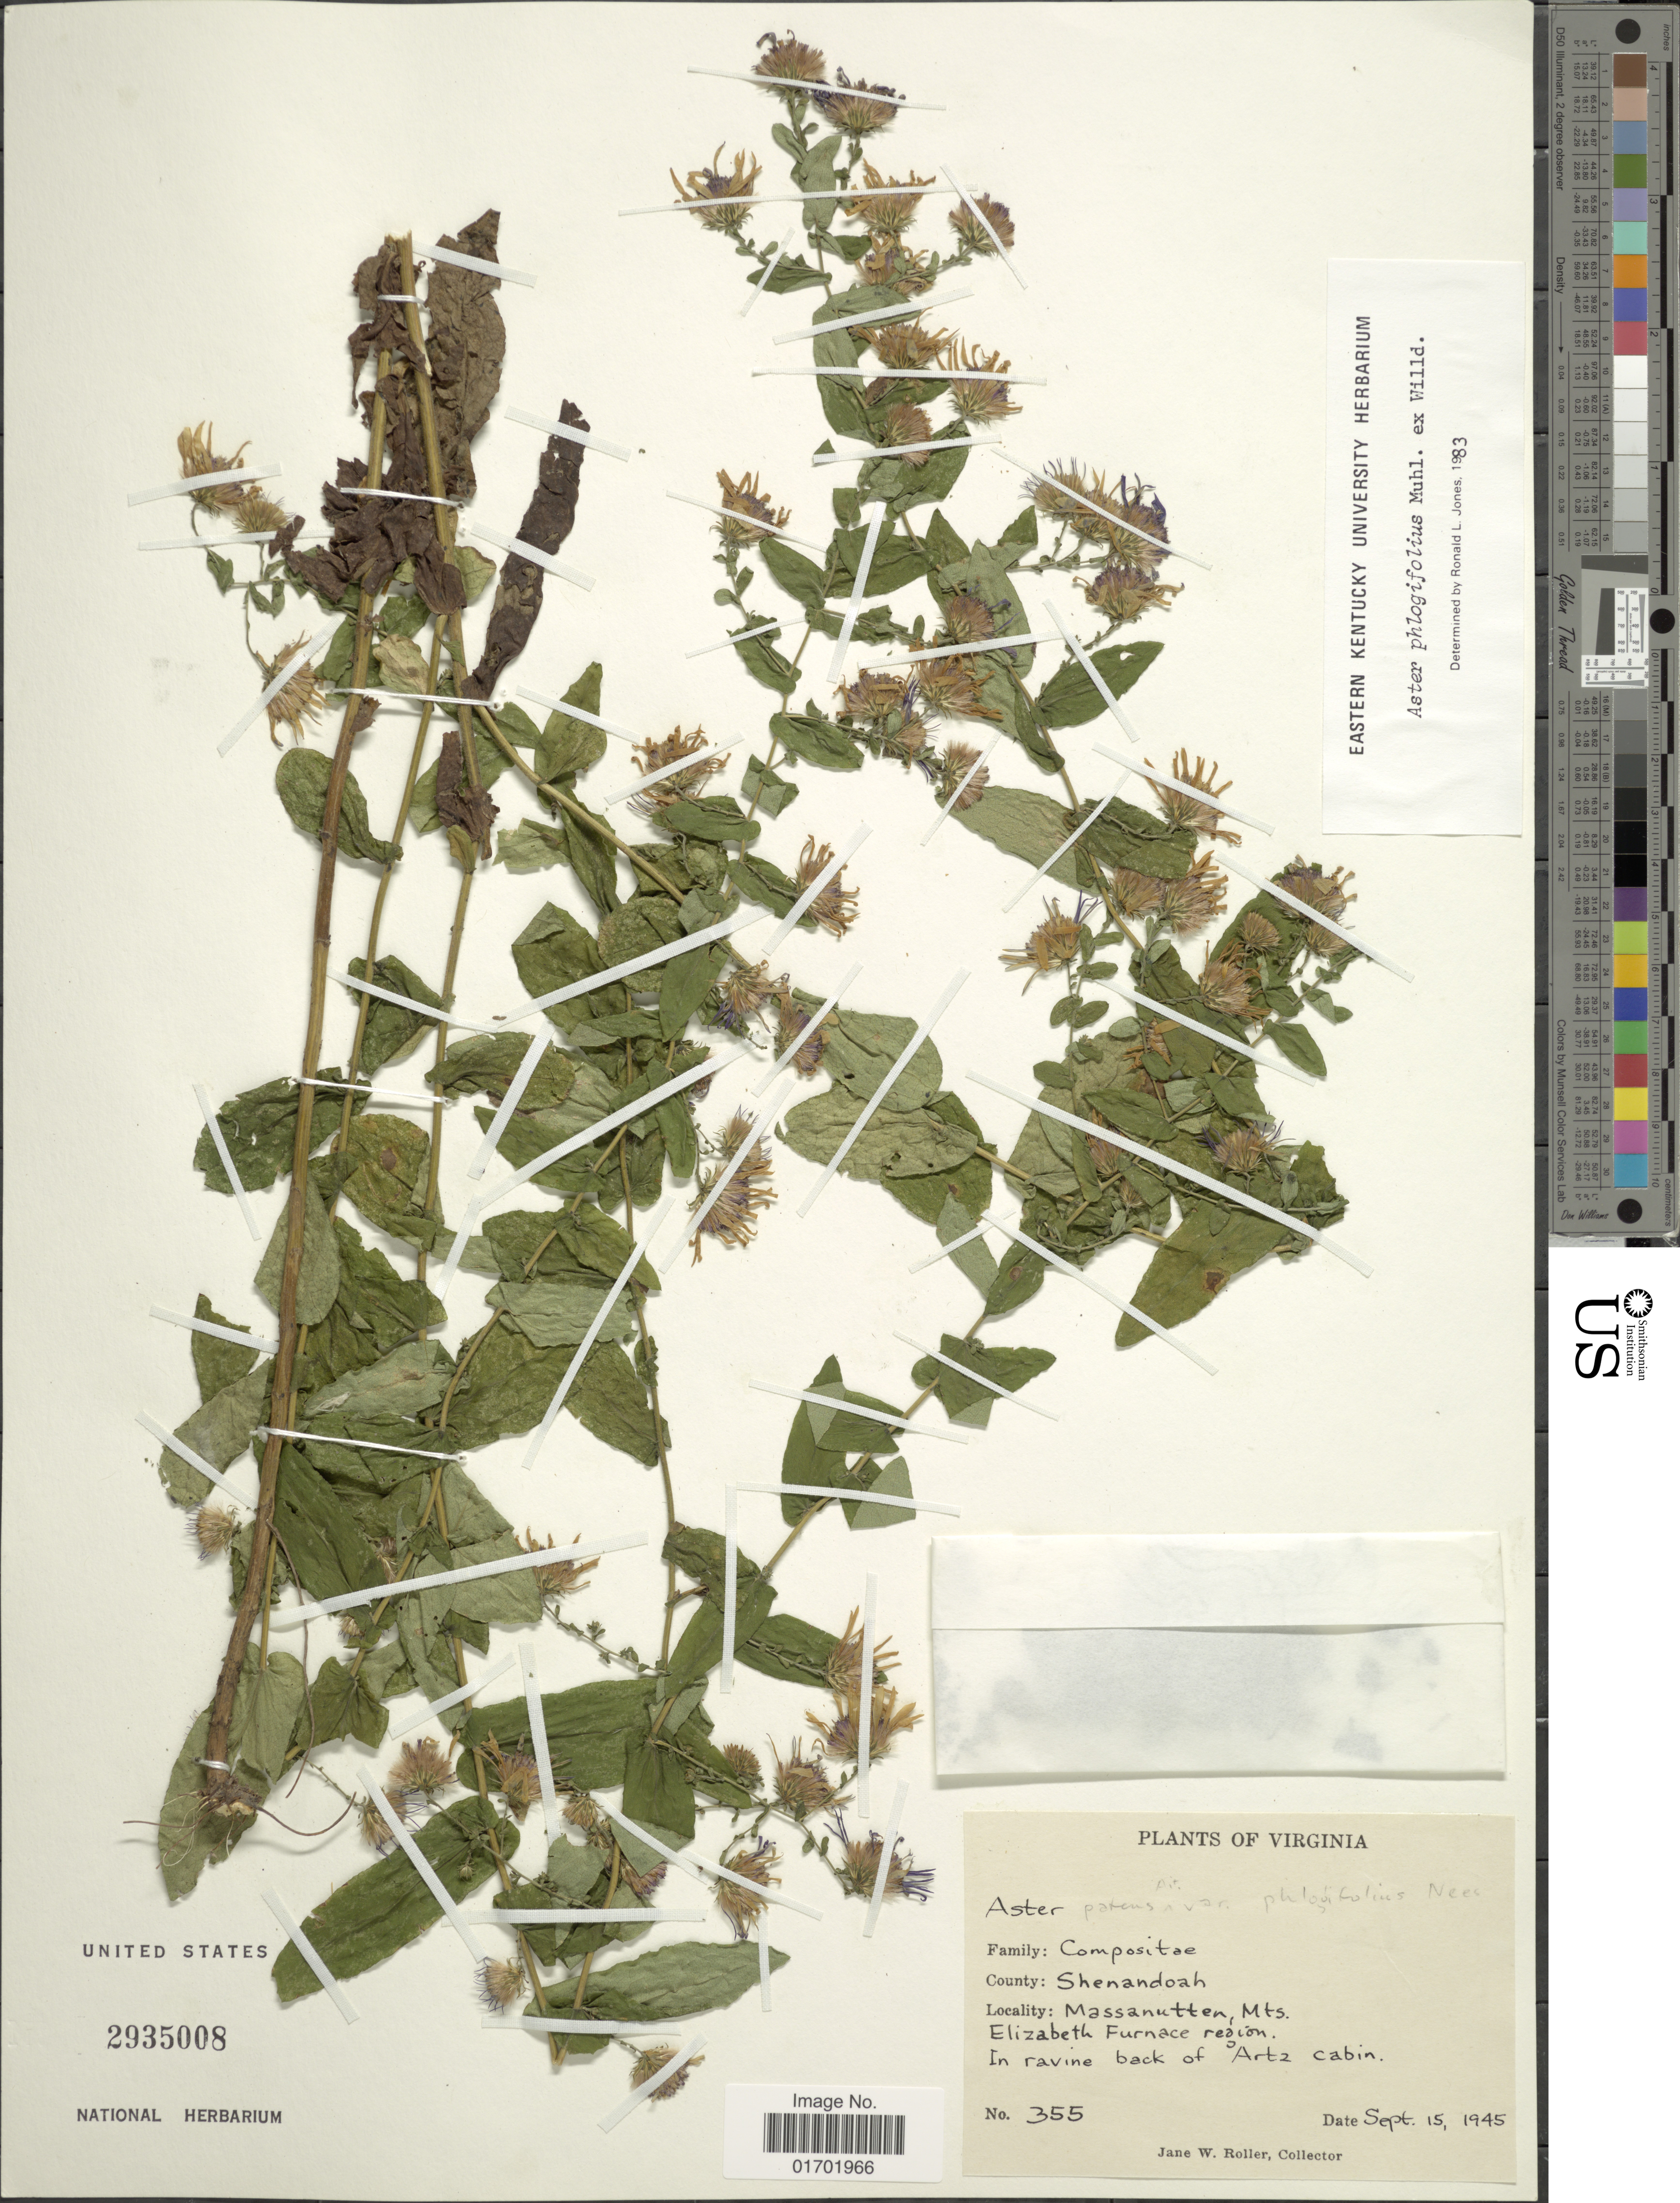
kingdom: Plantae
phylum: Tracheophyta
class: Magnoliopsida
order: Asterales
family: Asteraceae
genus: Symphyotrichum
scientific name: Symphyotrichum phlogifolium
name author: (Muhl. ex Willd.) G.L. Nesom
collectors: J. W. Roller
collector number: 355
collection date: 1945-09-15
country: United States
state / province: Virginia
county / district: Shenandoah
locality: County Shenandoah, Massanutten, Mts. Elizabeth Furnace region, in ravine back of Artz cabin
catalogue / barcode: US 2935008